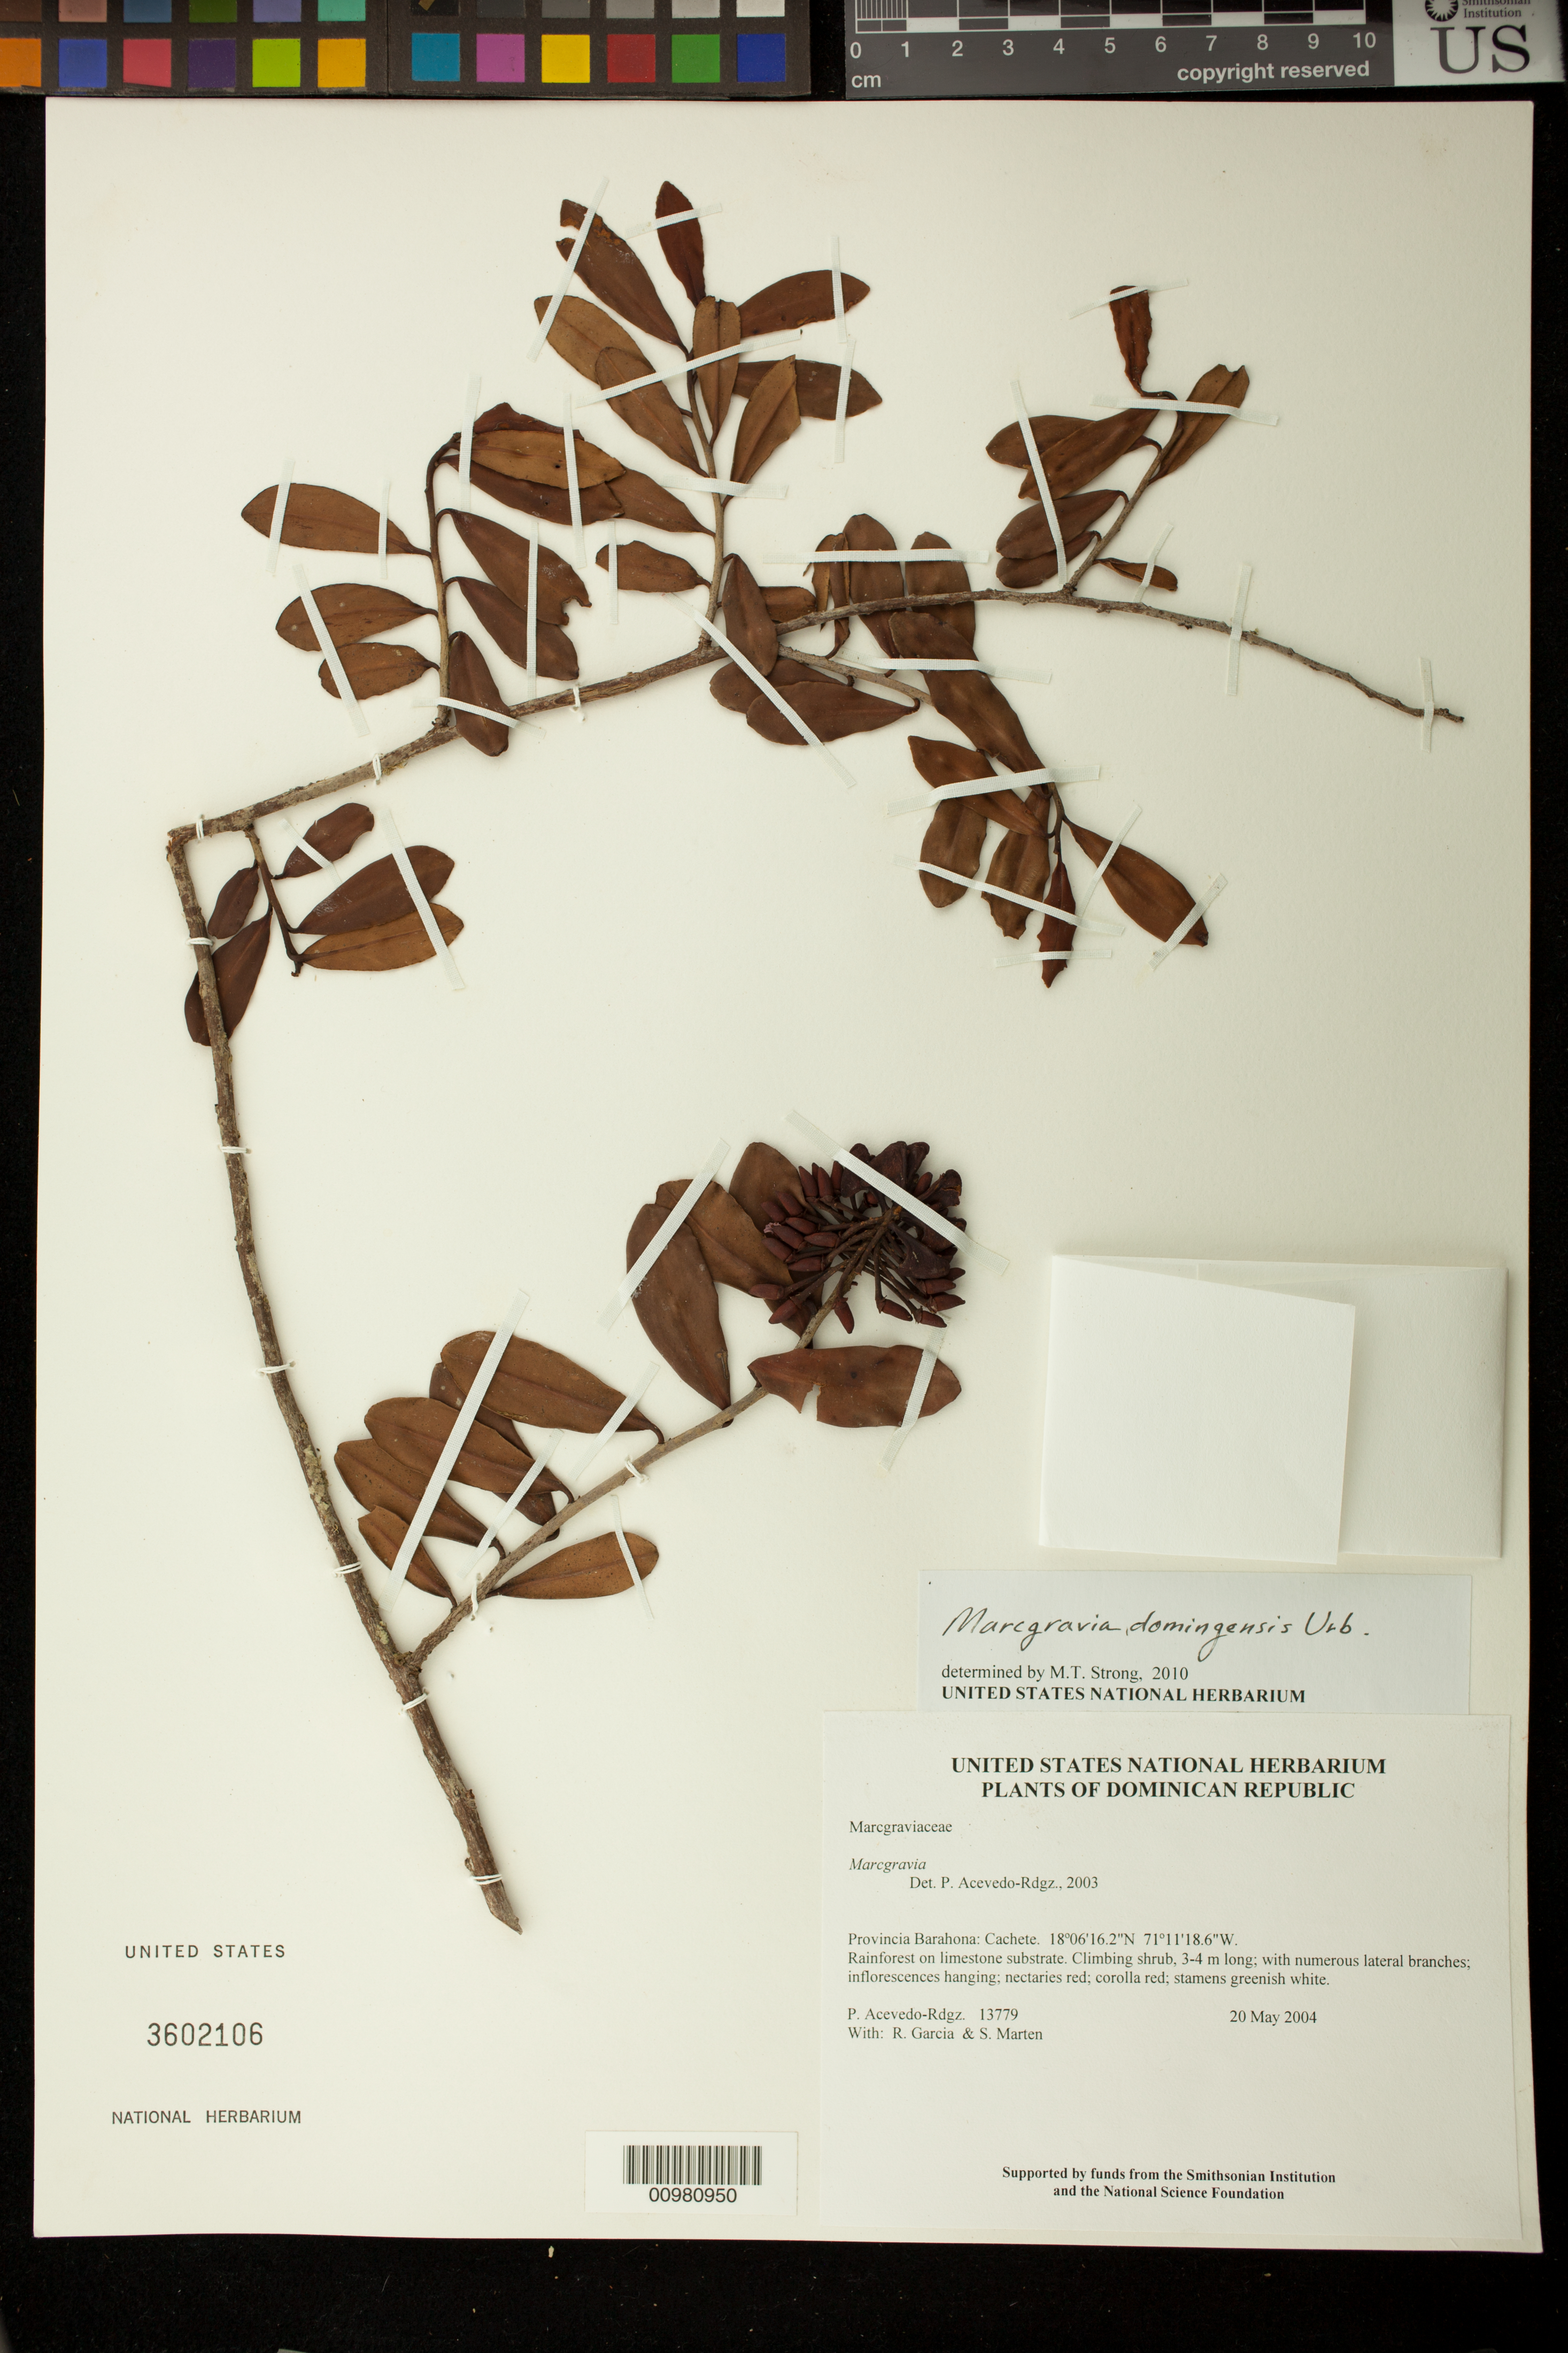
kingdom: Plantae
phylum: Tracheophyta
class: Magnoliopsida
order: Ericales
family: Marcgraviaceae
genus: Marcgravia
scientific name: Marcgravia domingensis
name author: Urb.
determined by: Strong, M. T., (US), Smithsonian Institution - National Museum of Natural History (UNITED STATES)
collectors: P. Acevedo-Rodr., R. G. García & S. Marten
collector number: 13779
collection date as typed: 20 May 2004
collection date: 2004-05-20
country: Dominican Republic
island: Hispaniola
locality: Provincia Barahona: Cachete.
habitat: Rainforest on limestone substrate.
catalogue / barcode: US 3602106